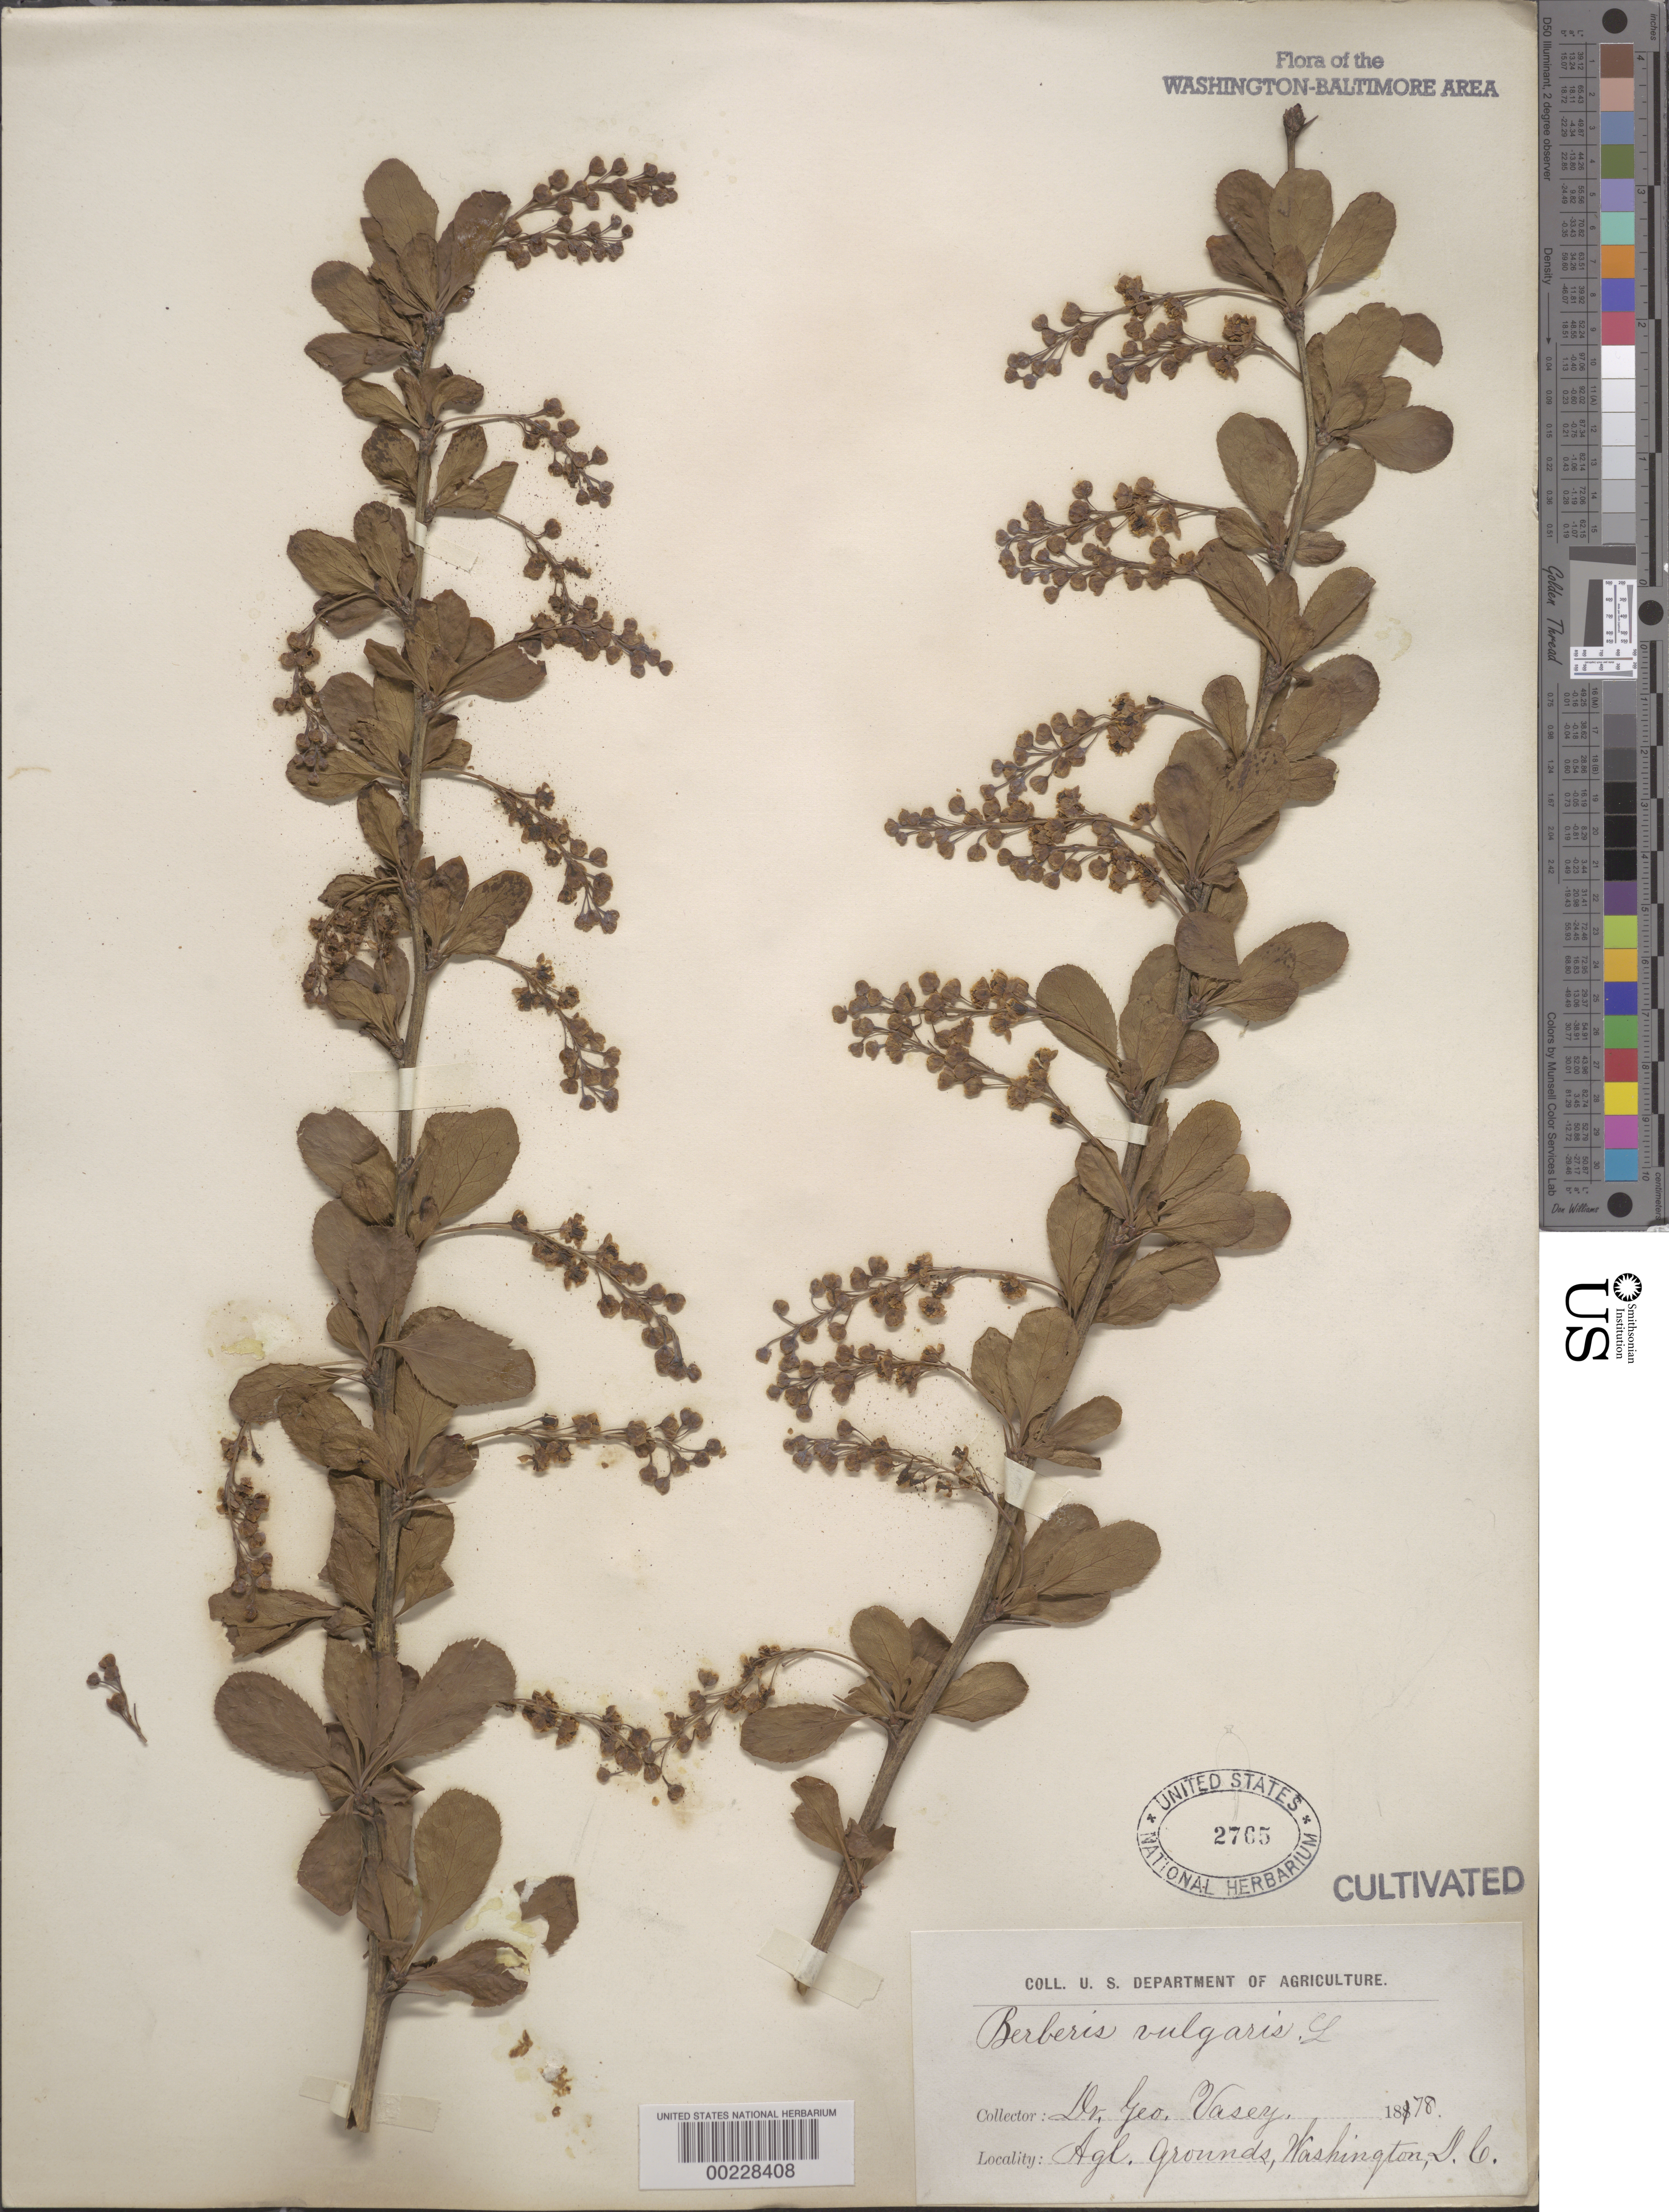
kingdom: Plantae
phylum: Tracheophyta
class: Magnoliopsida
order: Ranunculales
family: Berberidaceae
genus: Berberis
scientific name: Berberis vulgaris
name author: L.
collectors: G. R. Vasey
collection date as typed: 1878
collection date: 1878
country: United States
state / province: District of Columbia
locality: Agricultural grounds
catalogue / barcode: US 2765